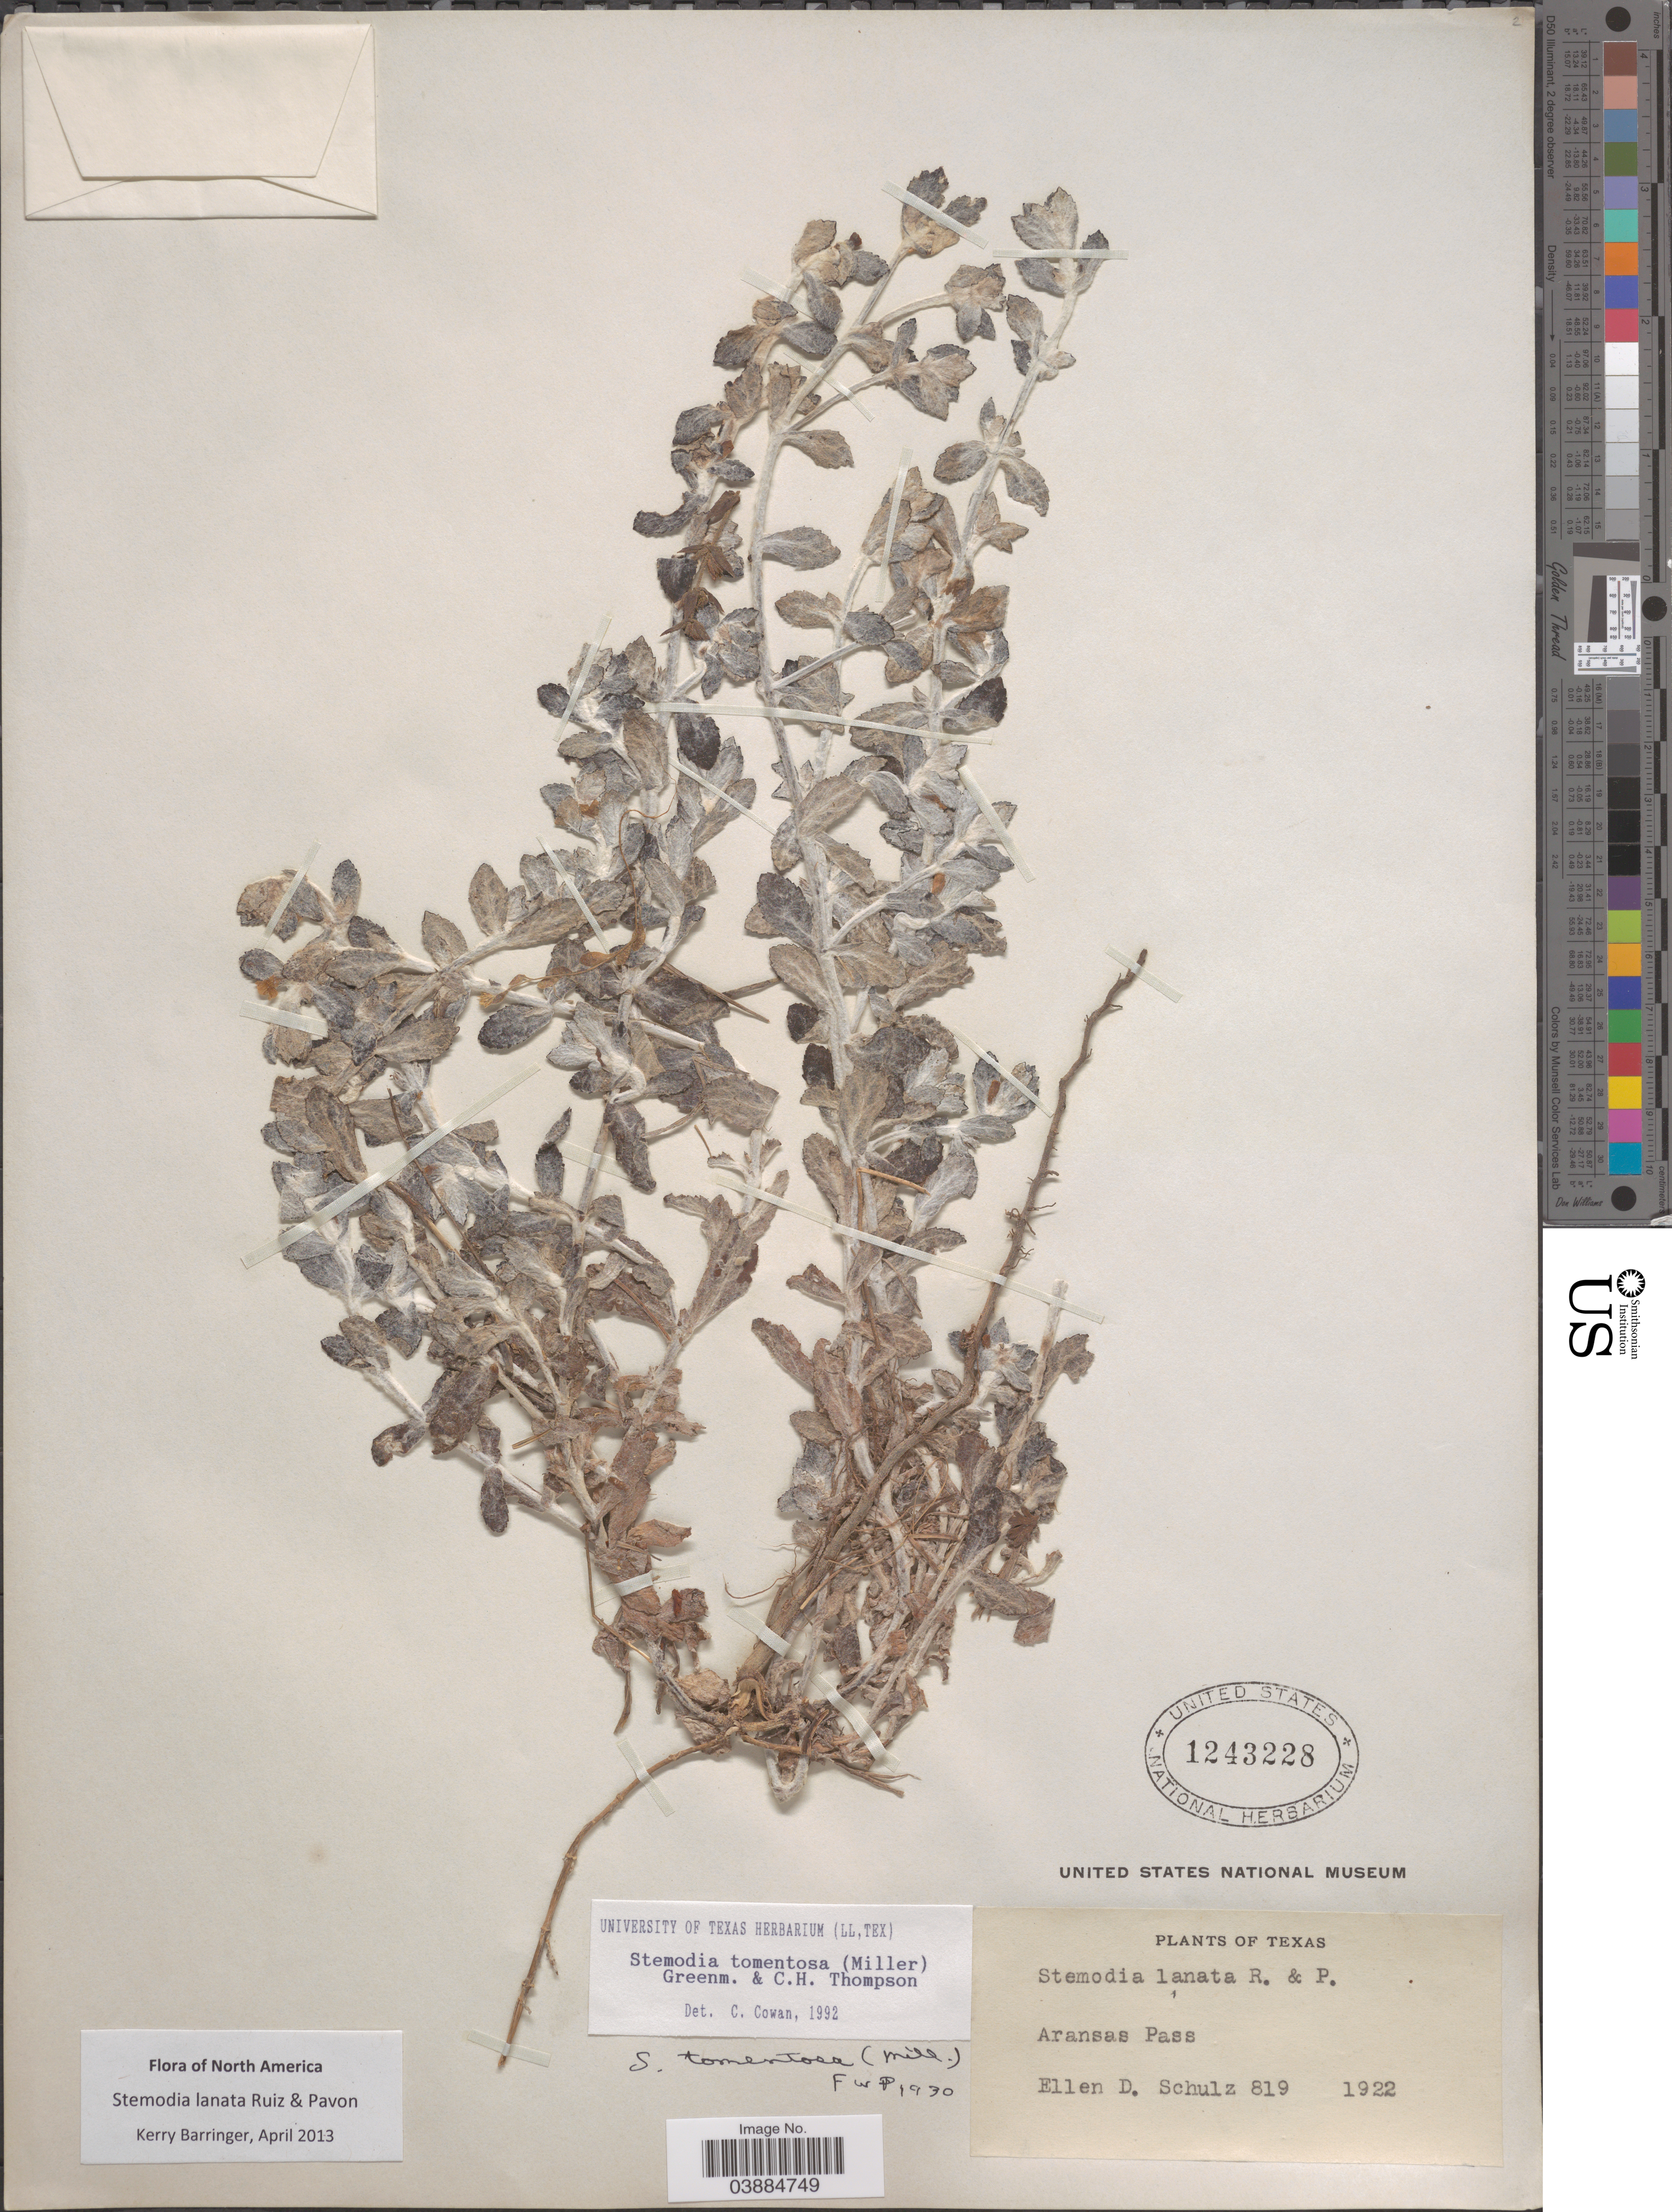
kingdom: Plantae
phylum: Tracheophyta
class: Magnoliopsida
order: Lamiales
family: Plantaginaceae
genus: Stemodia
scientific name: Stemodia lanata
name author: Sessé & Moc. ex Benth.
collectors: E. D. Schulz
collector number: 819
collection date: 1922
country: United States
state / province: Texas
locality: Aransas Pass.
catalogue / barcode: US 1243228